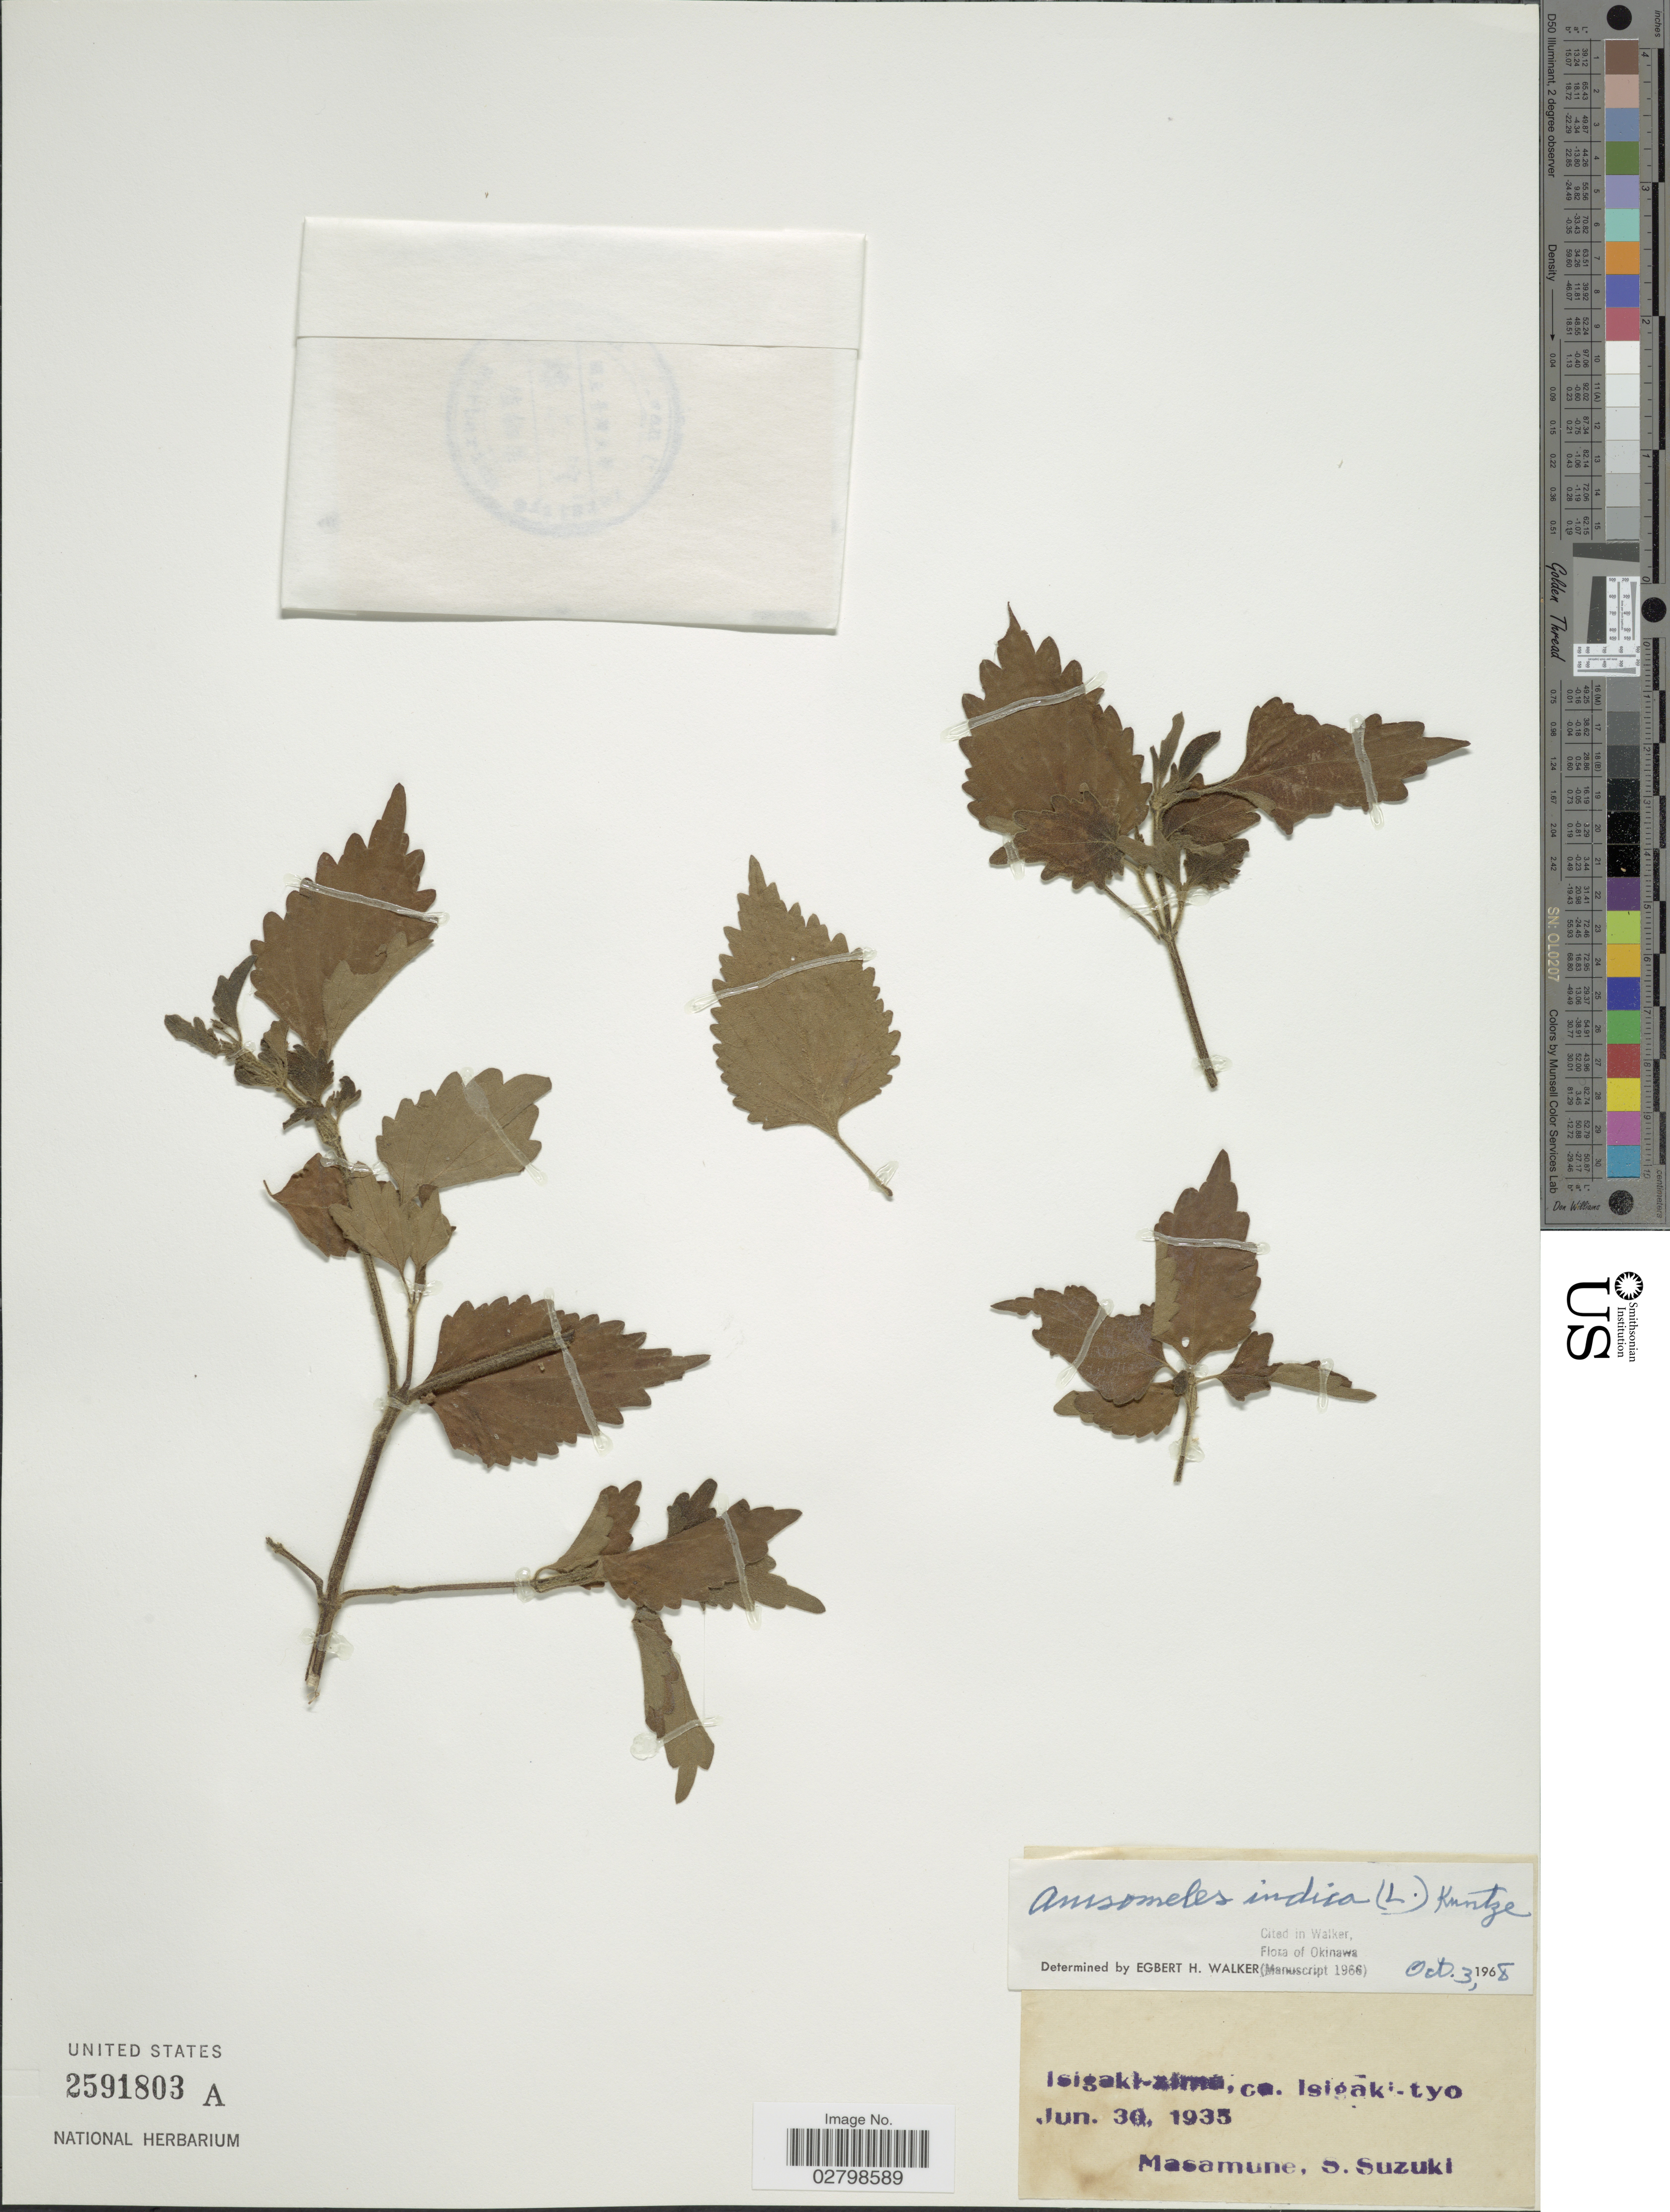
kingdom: Plantae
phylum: Tracheophyta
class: Magnoliopsida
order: Lamiales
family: Lamiaceae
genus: Anisomeles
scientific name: Anisomeles indica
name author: (L.) Kuntze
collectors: -. Masamune & S. Suzuki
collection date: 1935-06-30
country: Japan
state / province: Okinawa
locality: Isigaki-zima, ca. Isigaki-tyo.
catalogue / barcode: US 2591803A